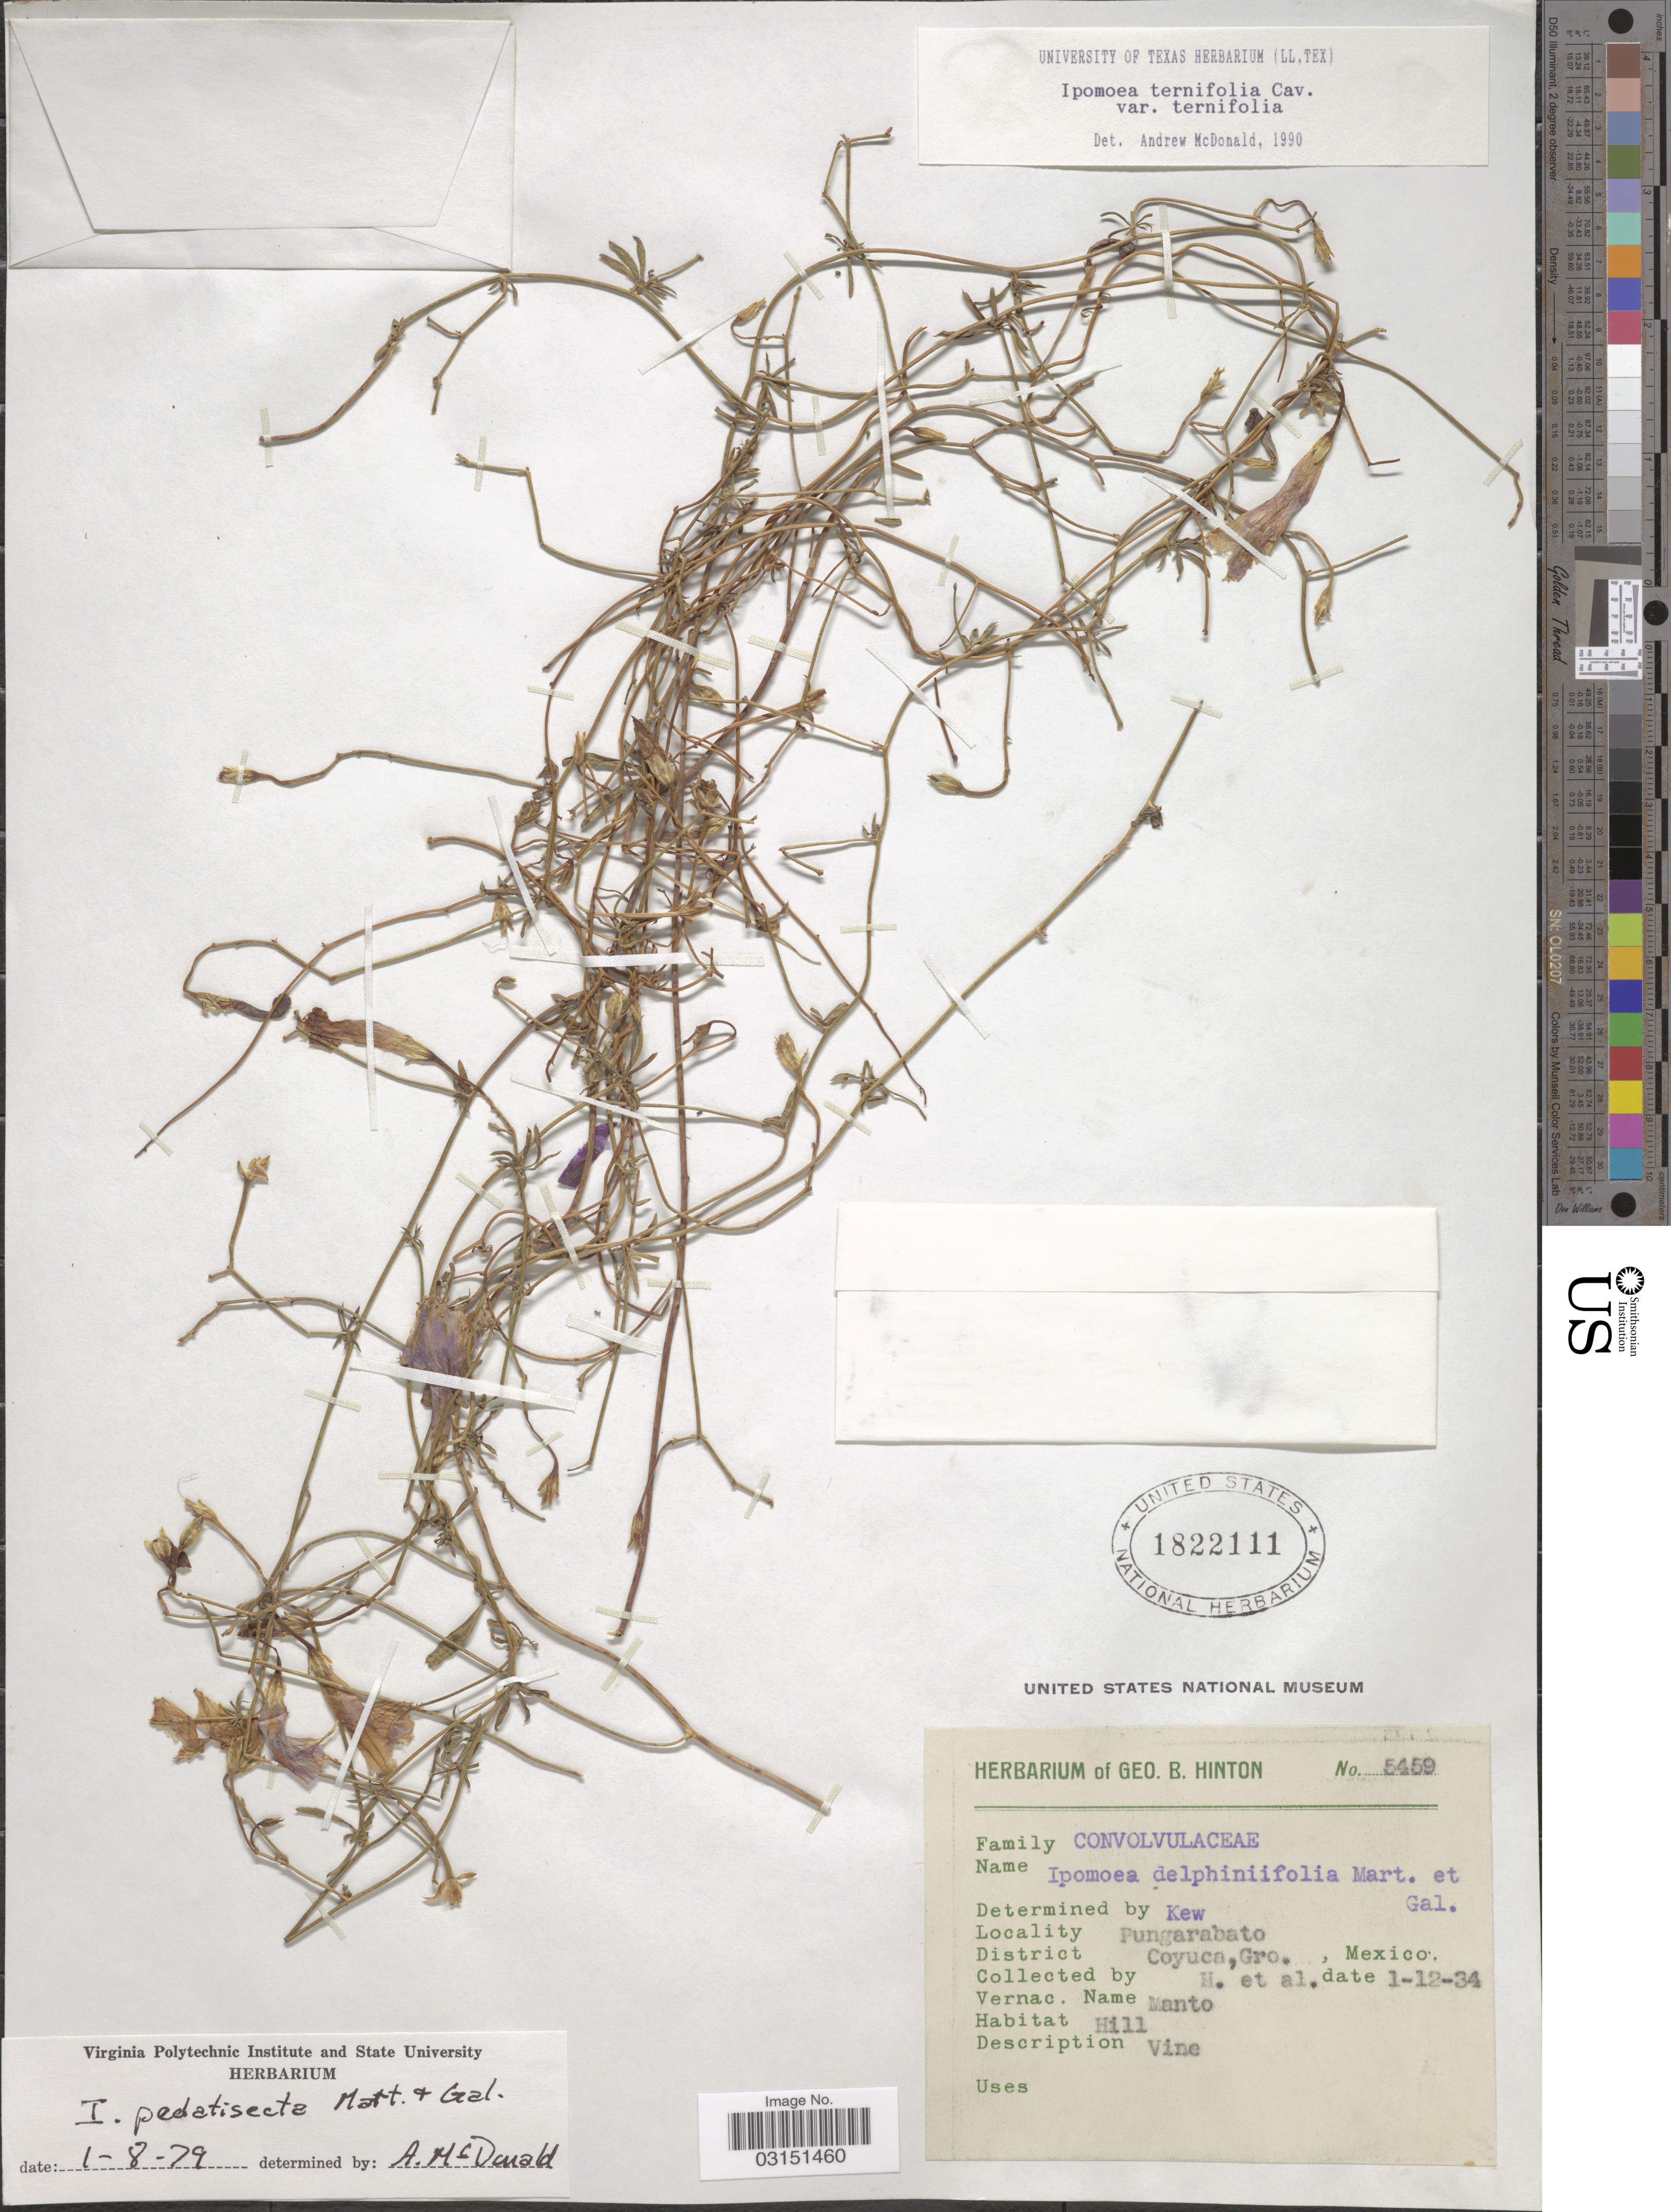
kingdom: Plantae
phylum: Tracheophyta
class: Magnoliopsida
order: Solanales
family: Convolvulaceae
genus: Ipomoea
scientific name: Ipomoea ternifolia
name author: Cav.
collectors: G. B. Hinton & et al.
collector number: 5459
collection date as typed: Transcribed d/m/y: 1/12/34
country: Mexico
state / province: Guerrero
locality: Pungarabato. District Coyuca, Gro.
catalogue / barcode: US 1822111